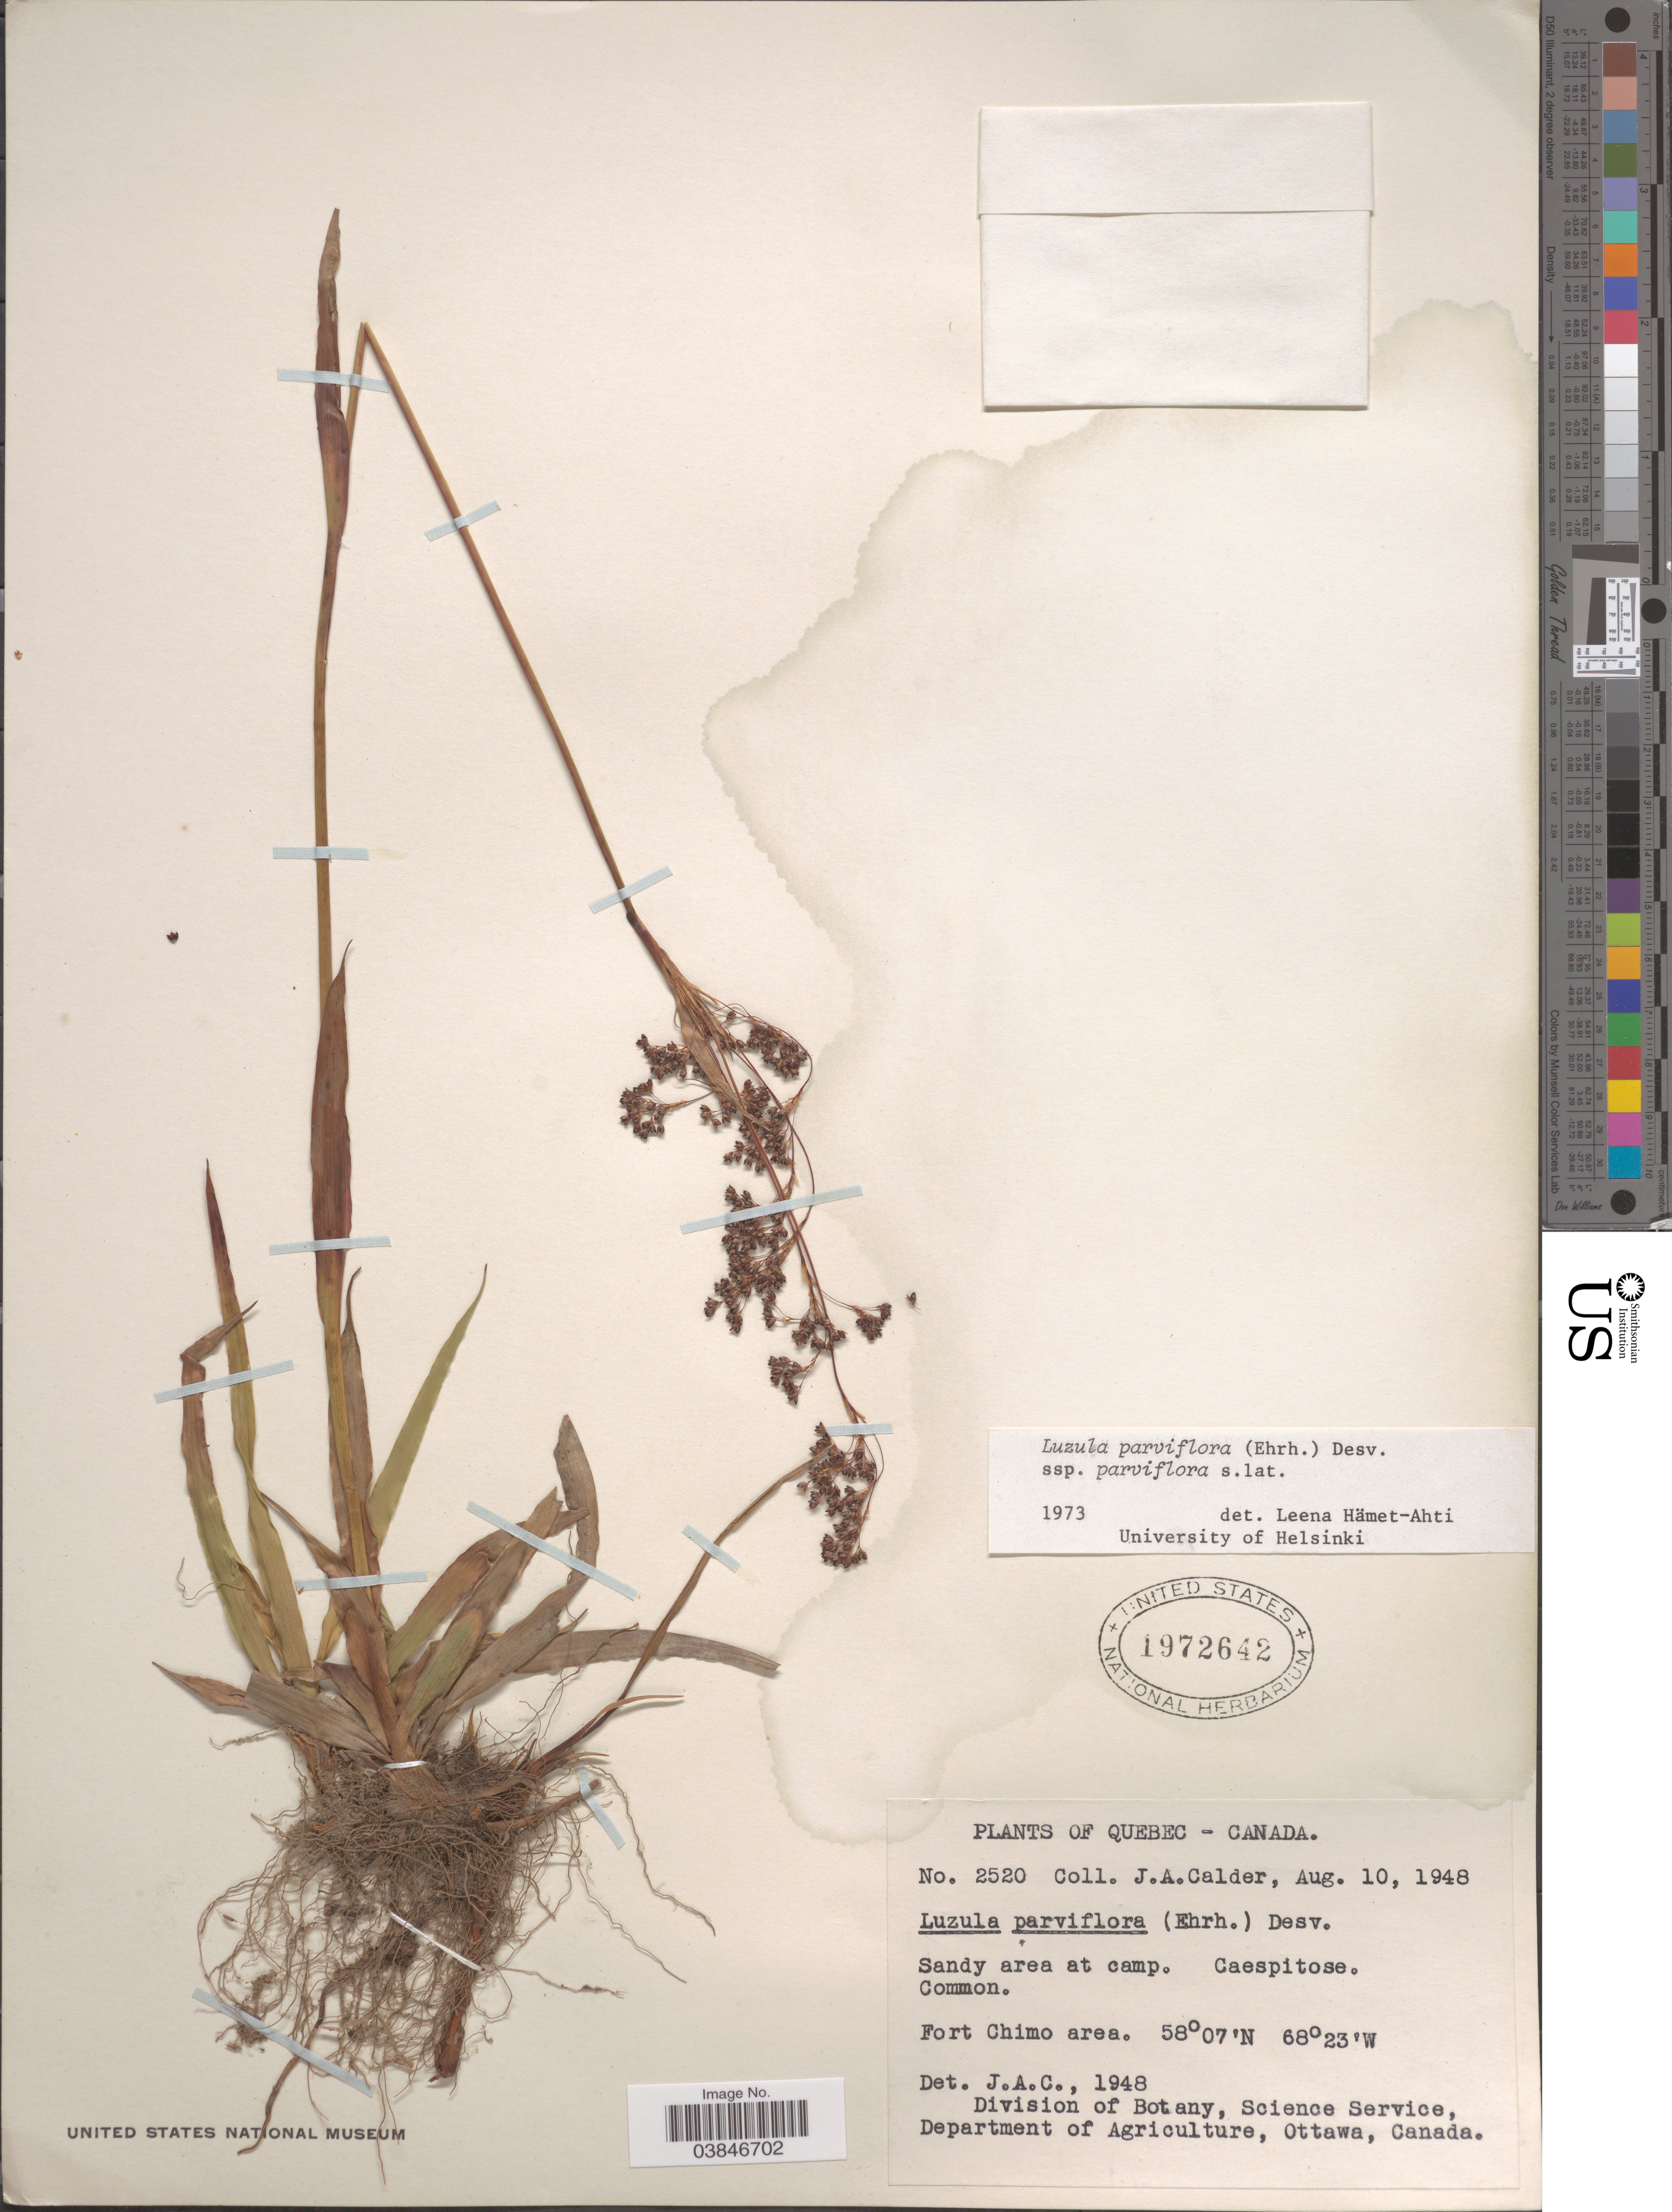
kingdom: Plantae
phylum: Tracheophyta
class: Liliopsida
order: Poales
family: Juncaceae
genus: Luzula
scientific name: Luzula parviflora subsp. parviflora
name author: (Ehrh.) Desv.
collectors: J. A. Calder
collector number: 2520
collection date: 1948-08-10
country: Canada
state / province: Quebec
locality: At camp. Fort Chimo area.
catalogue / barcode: US 1972642